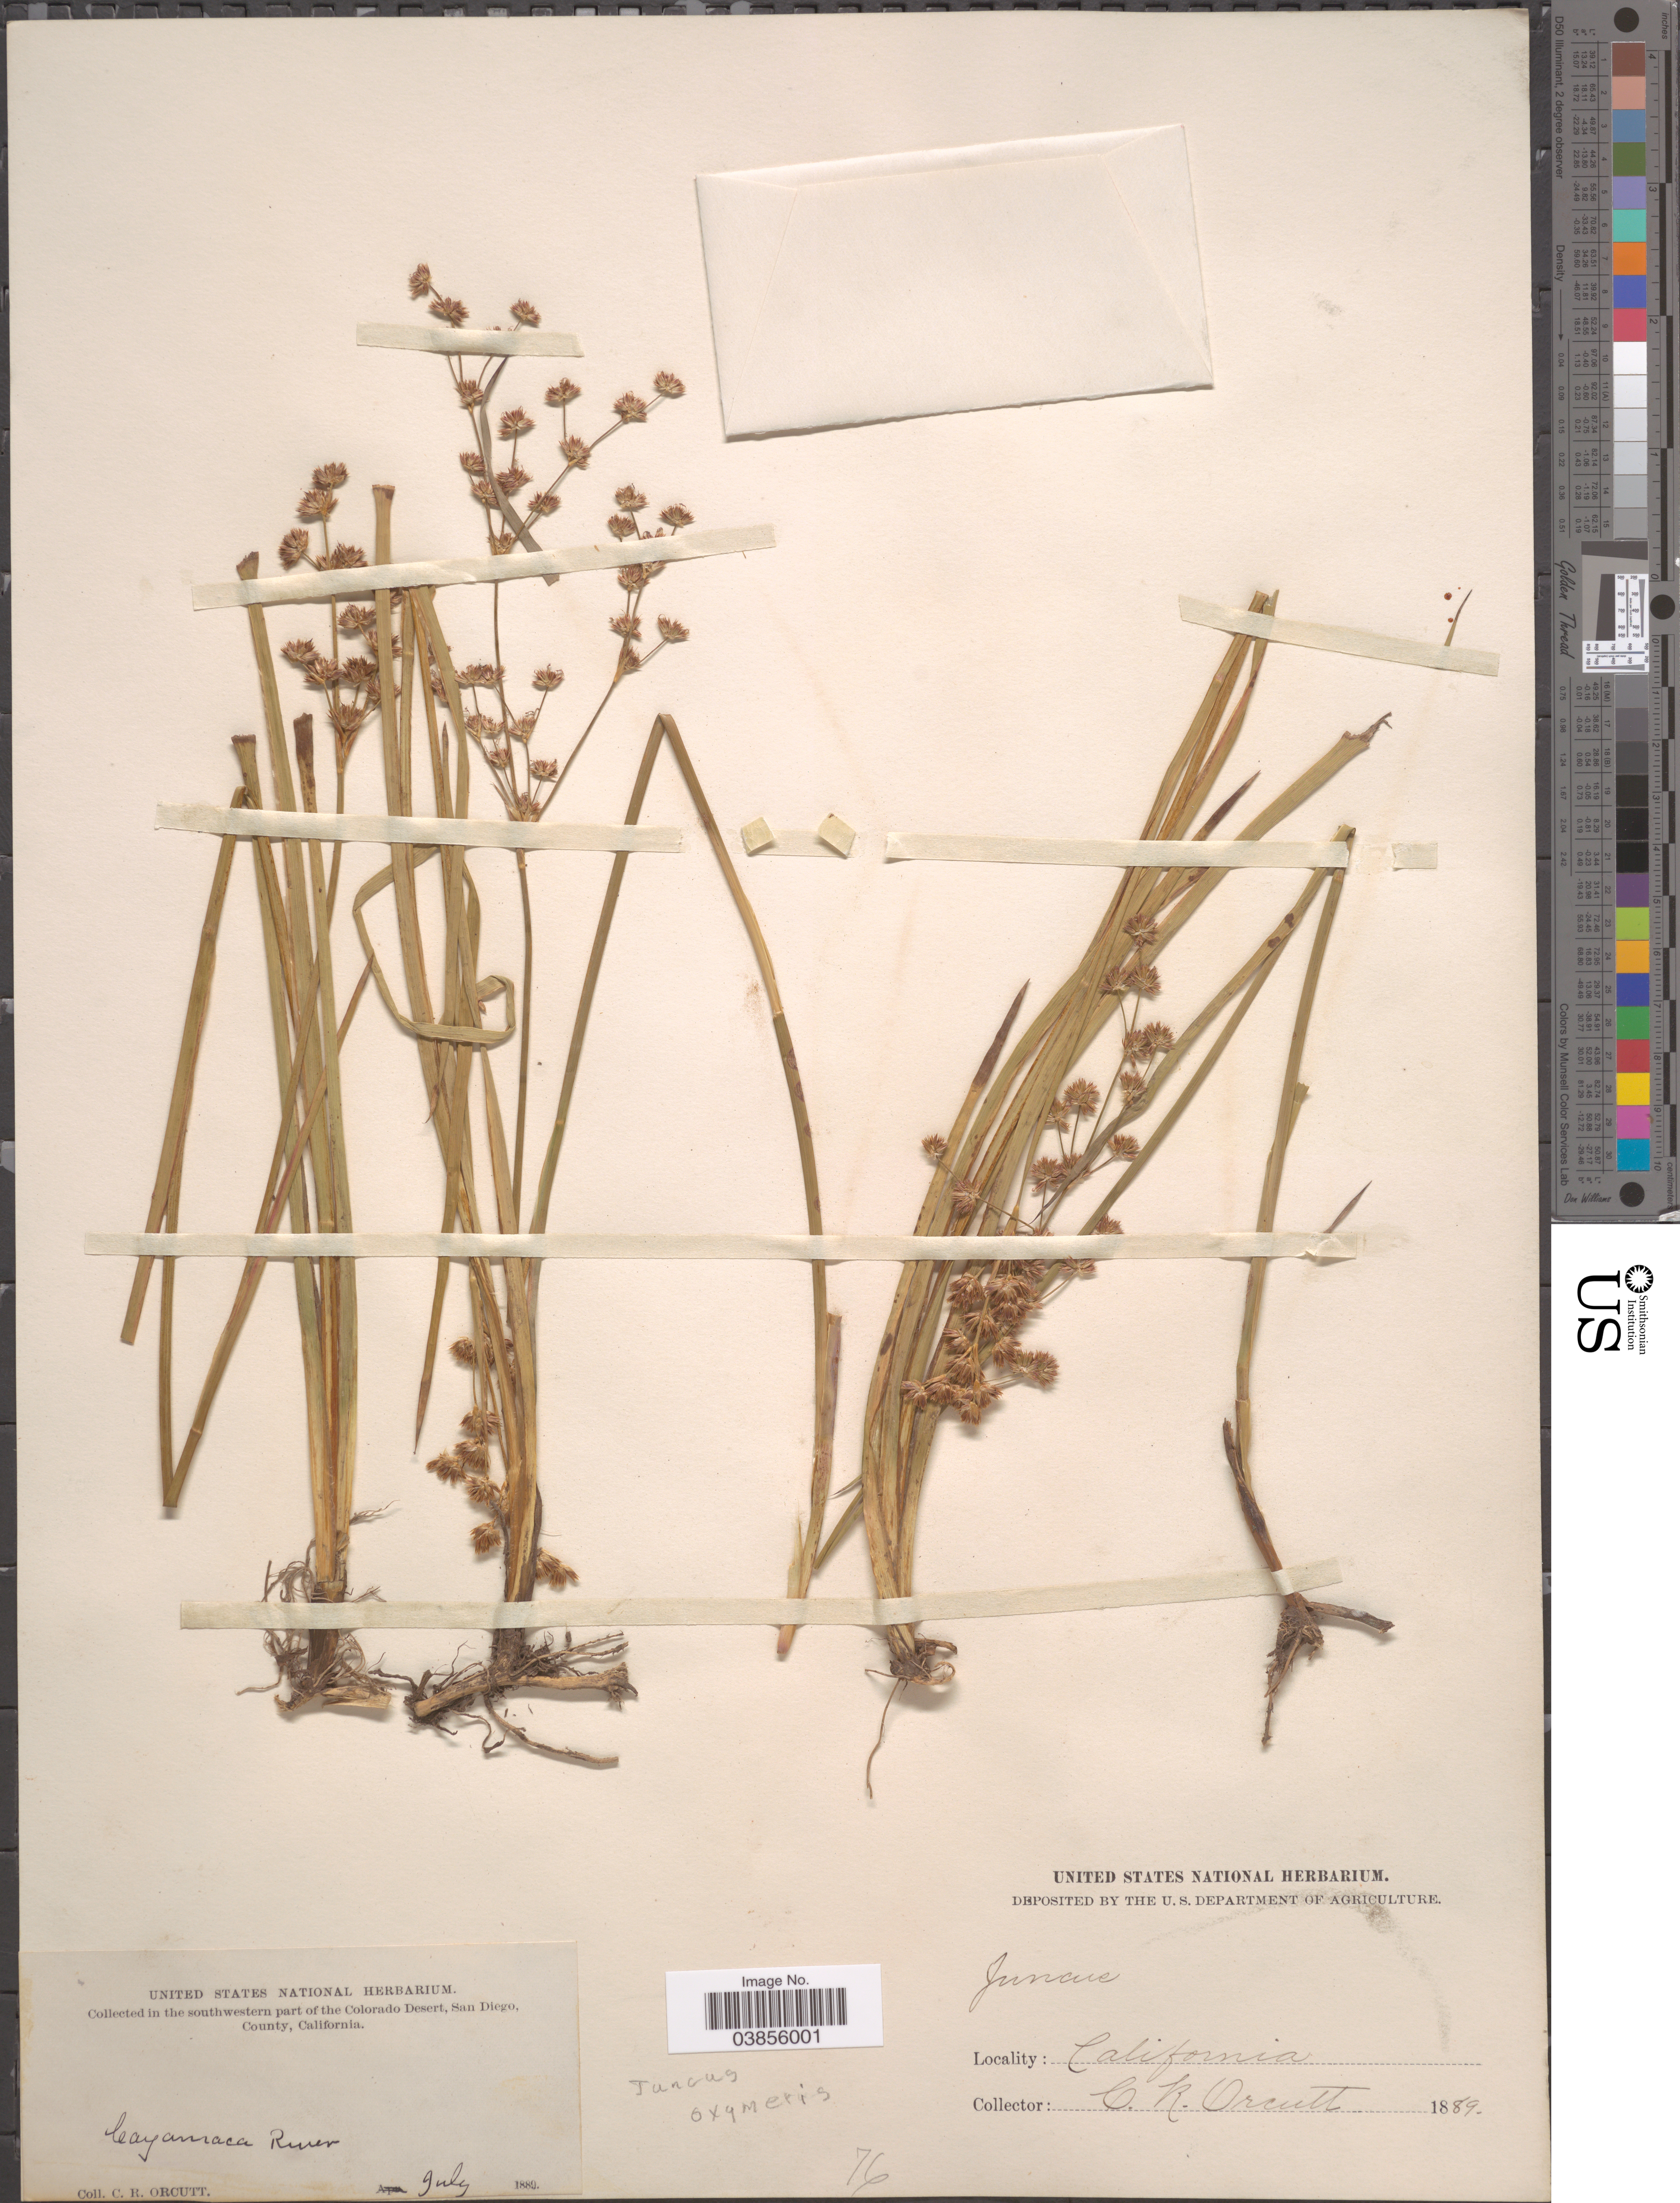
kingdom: Plantae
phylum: Tracheophyta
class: Liliopsida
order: Poales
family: Juncaceae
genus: Juncus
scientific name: Juncus oxymeris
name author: Engelm.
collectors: C. R. Orcutt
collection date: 1889-07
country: United States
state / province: California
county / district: San Diego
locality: In the southwestern part of the Colorado Desert, San Diego County. Cayamaca River.